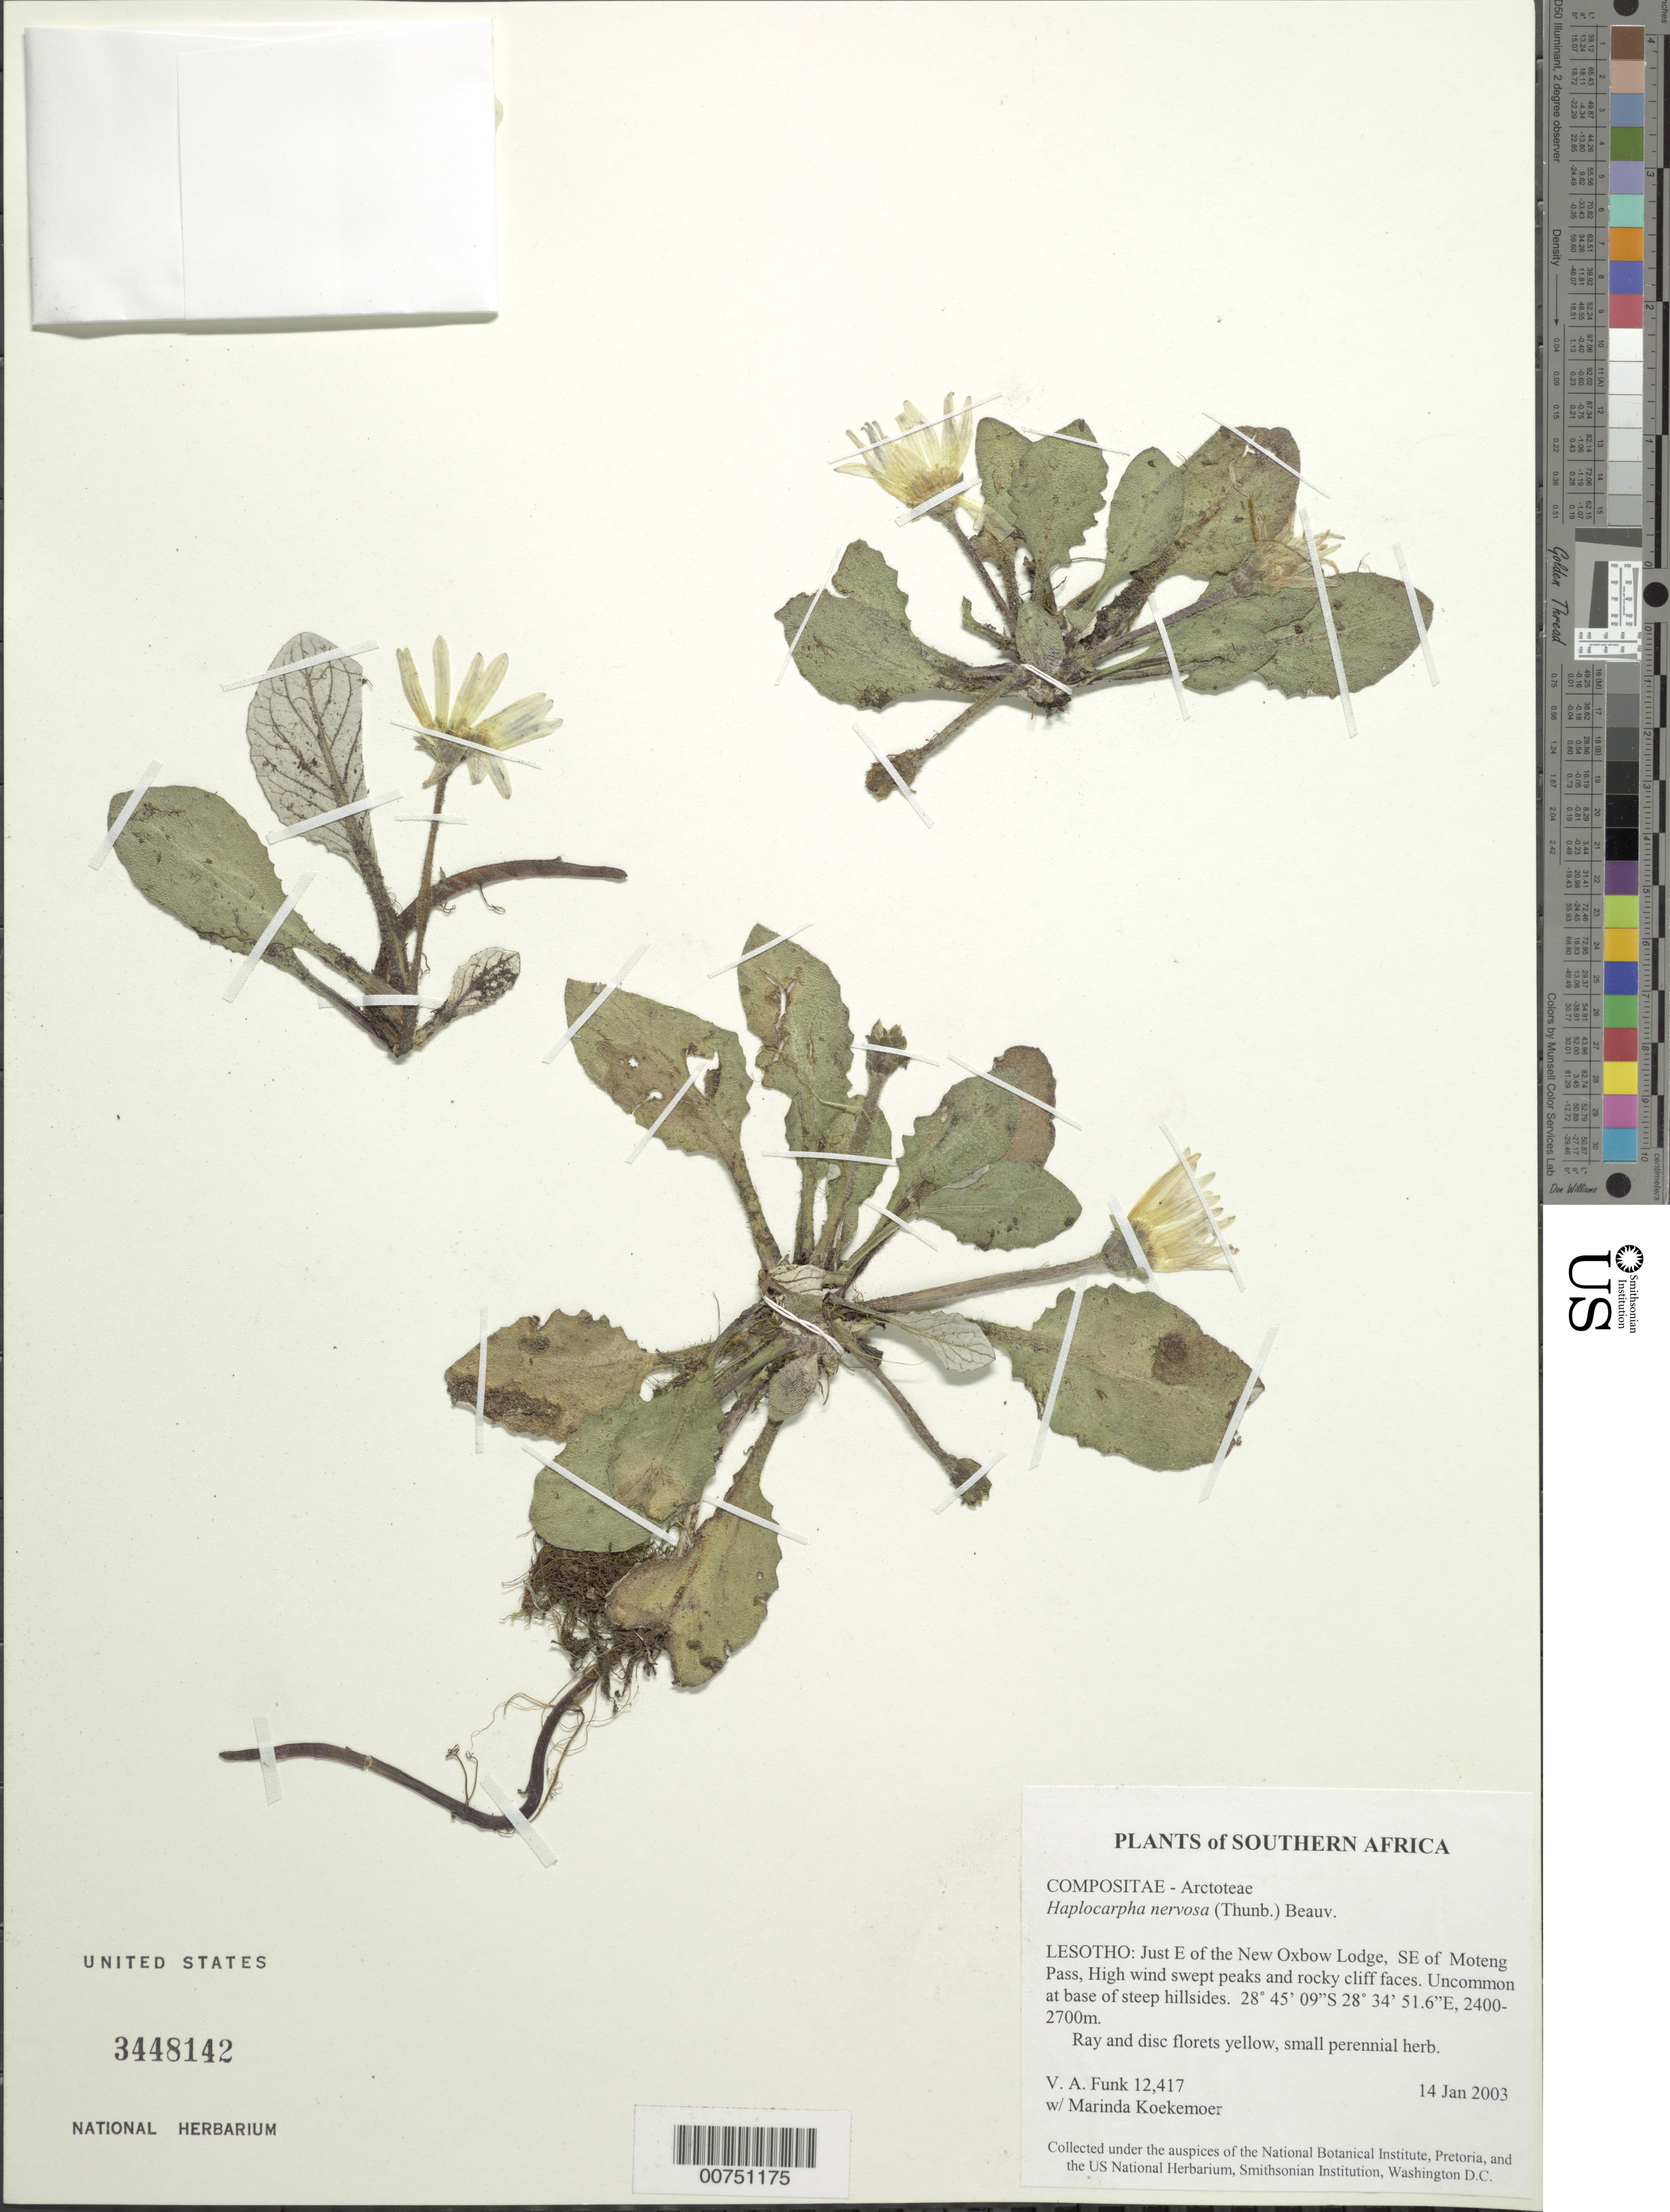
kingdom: Plantae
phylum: Tracheophyta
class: Magnoliopsida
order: Asterales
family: Asteraceae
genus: Haplocarpha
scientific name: Haplocarpha nervosa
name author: (Thunb.) P. Beauv.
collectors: V. Funk & M. Koekemoer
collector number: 12417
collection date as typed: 14 January 2003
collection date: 2003-01-14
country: South Africa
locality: Lesotho: just east of the New Oxbow Lodge, SE of Moteng Pass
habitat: High wind swept peaks and rocky cliff faces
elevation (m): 2400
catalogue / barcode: US 3448142